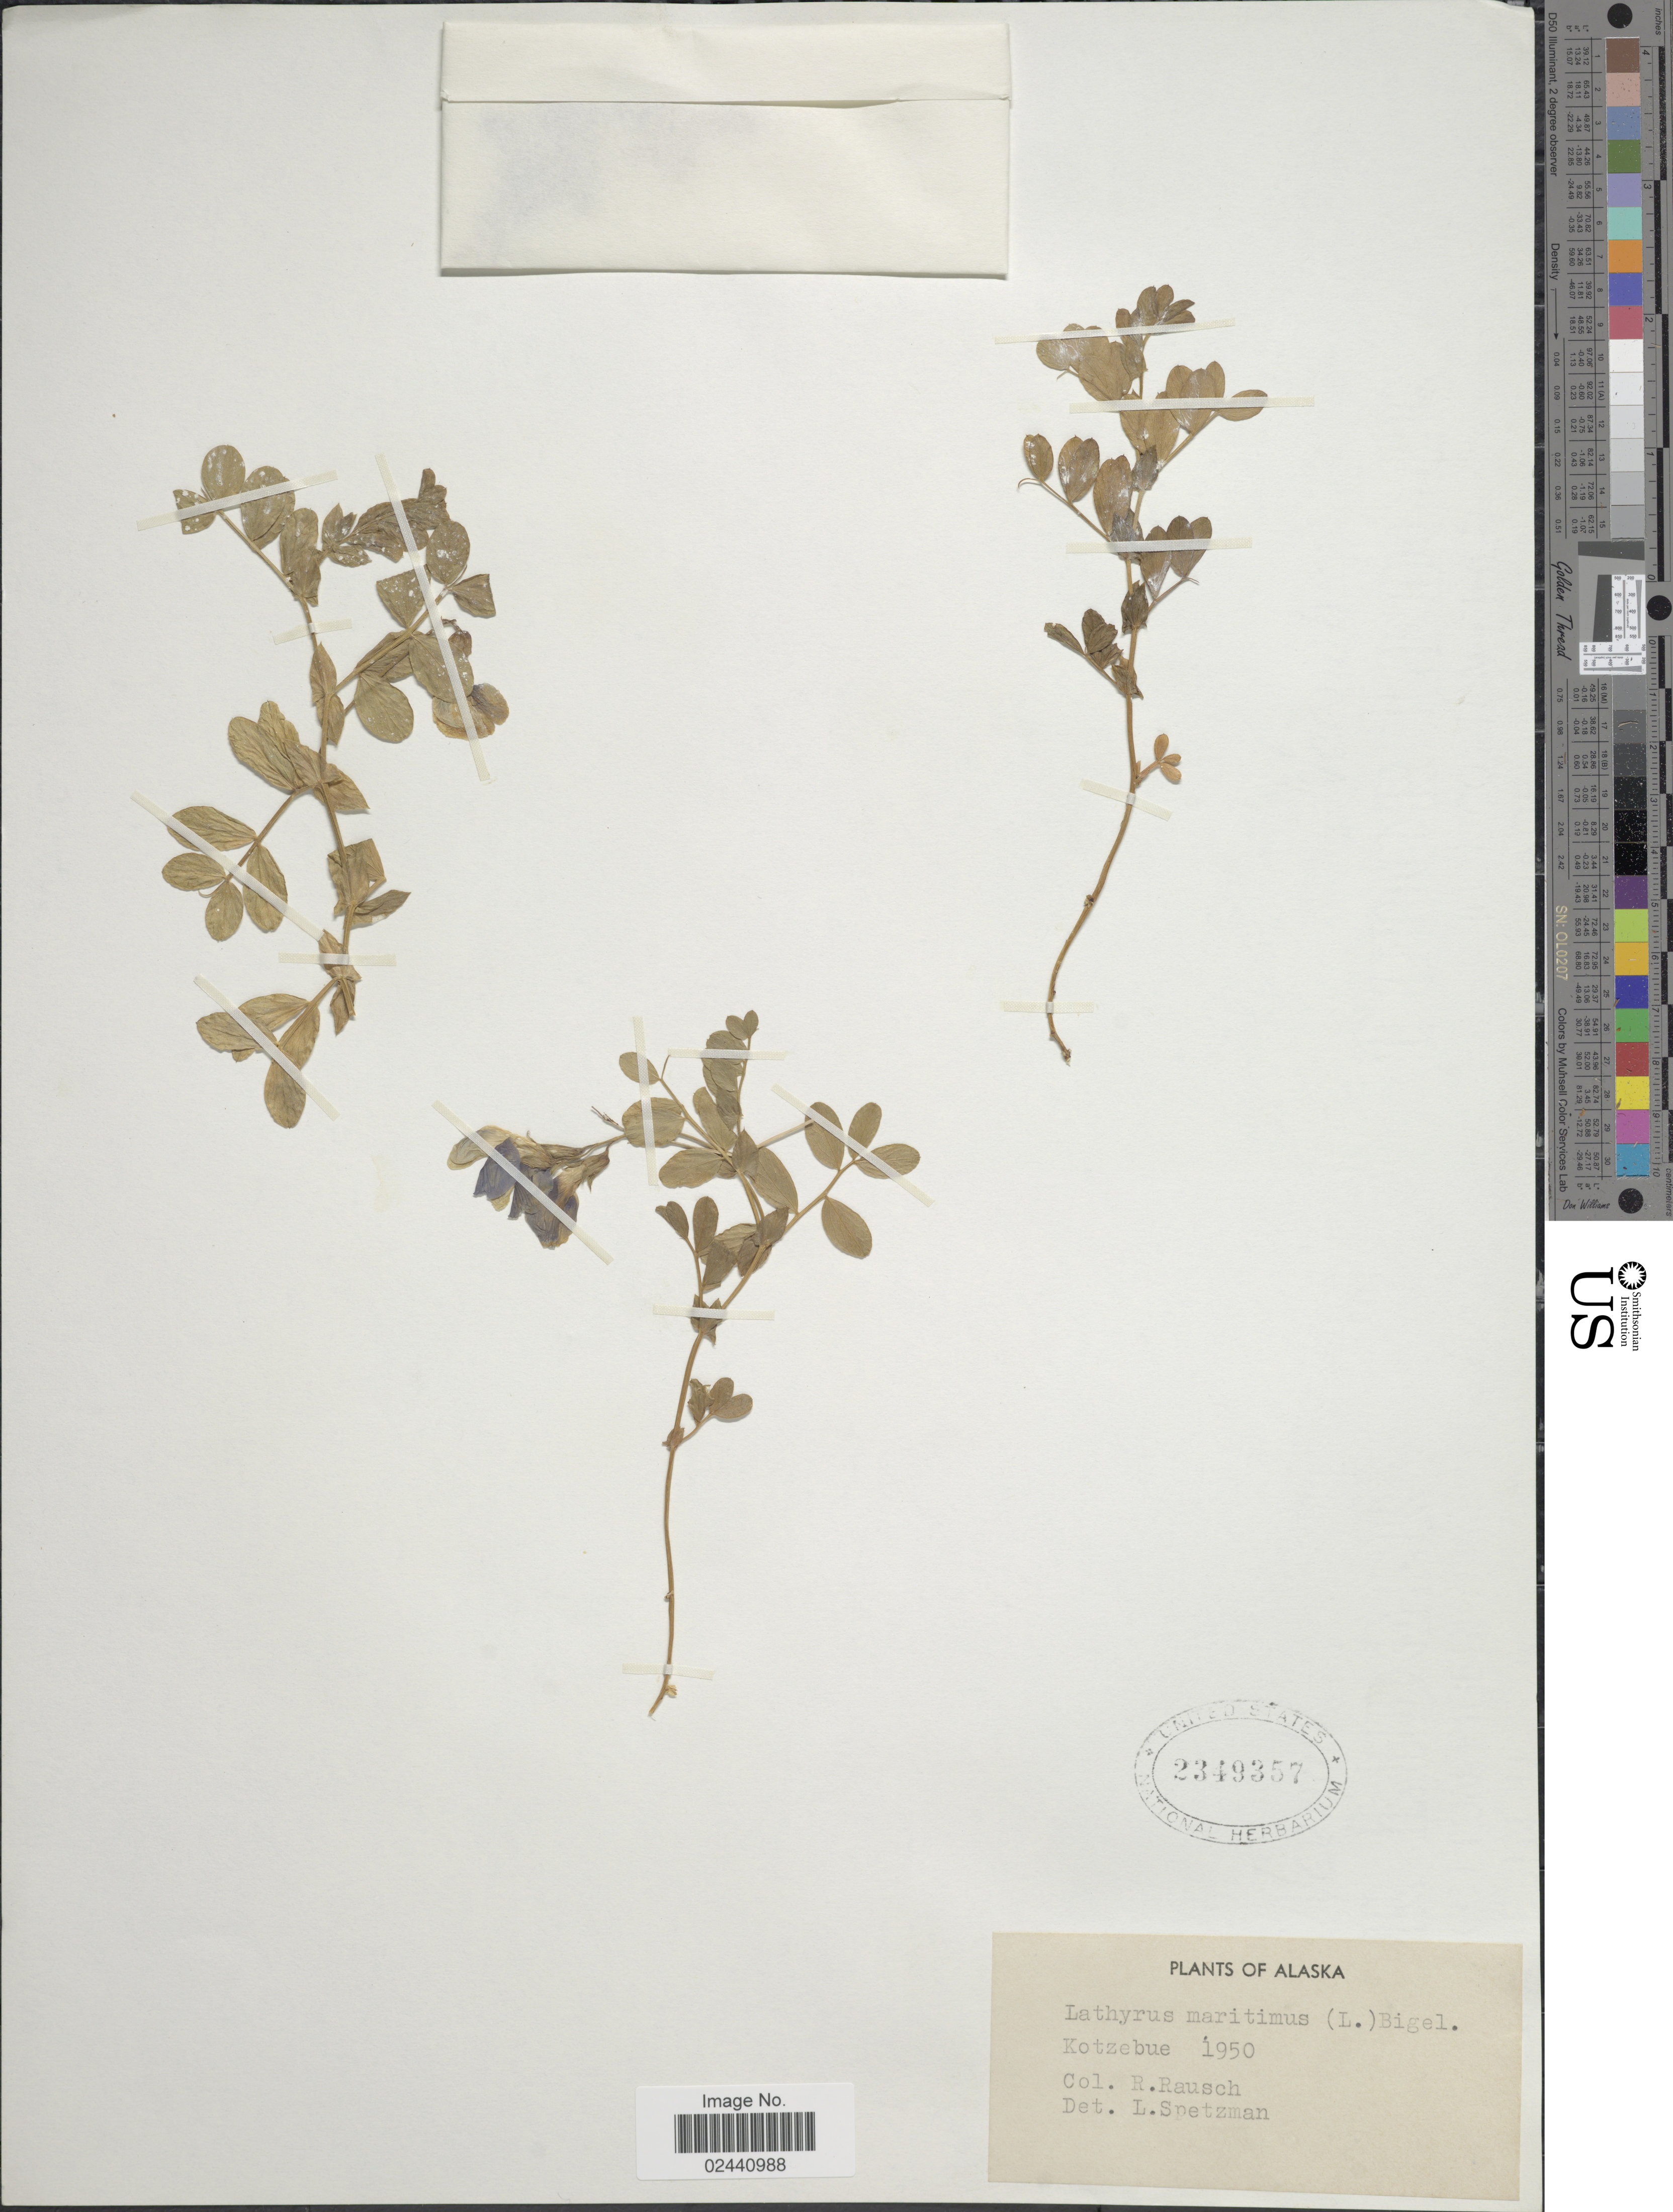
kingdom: Plantae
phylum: Tracheophyta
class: Magnoliopsida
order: Fabales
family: Fabaceae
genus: Lathyrus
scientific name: Lathyrus maritimus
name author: Torr.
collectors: R. Rausch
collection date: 1950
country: United States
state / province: Alaska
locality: Kotzebue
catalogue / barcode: US 2349357